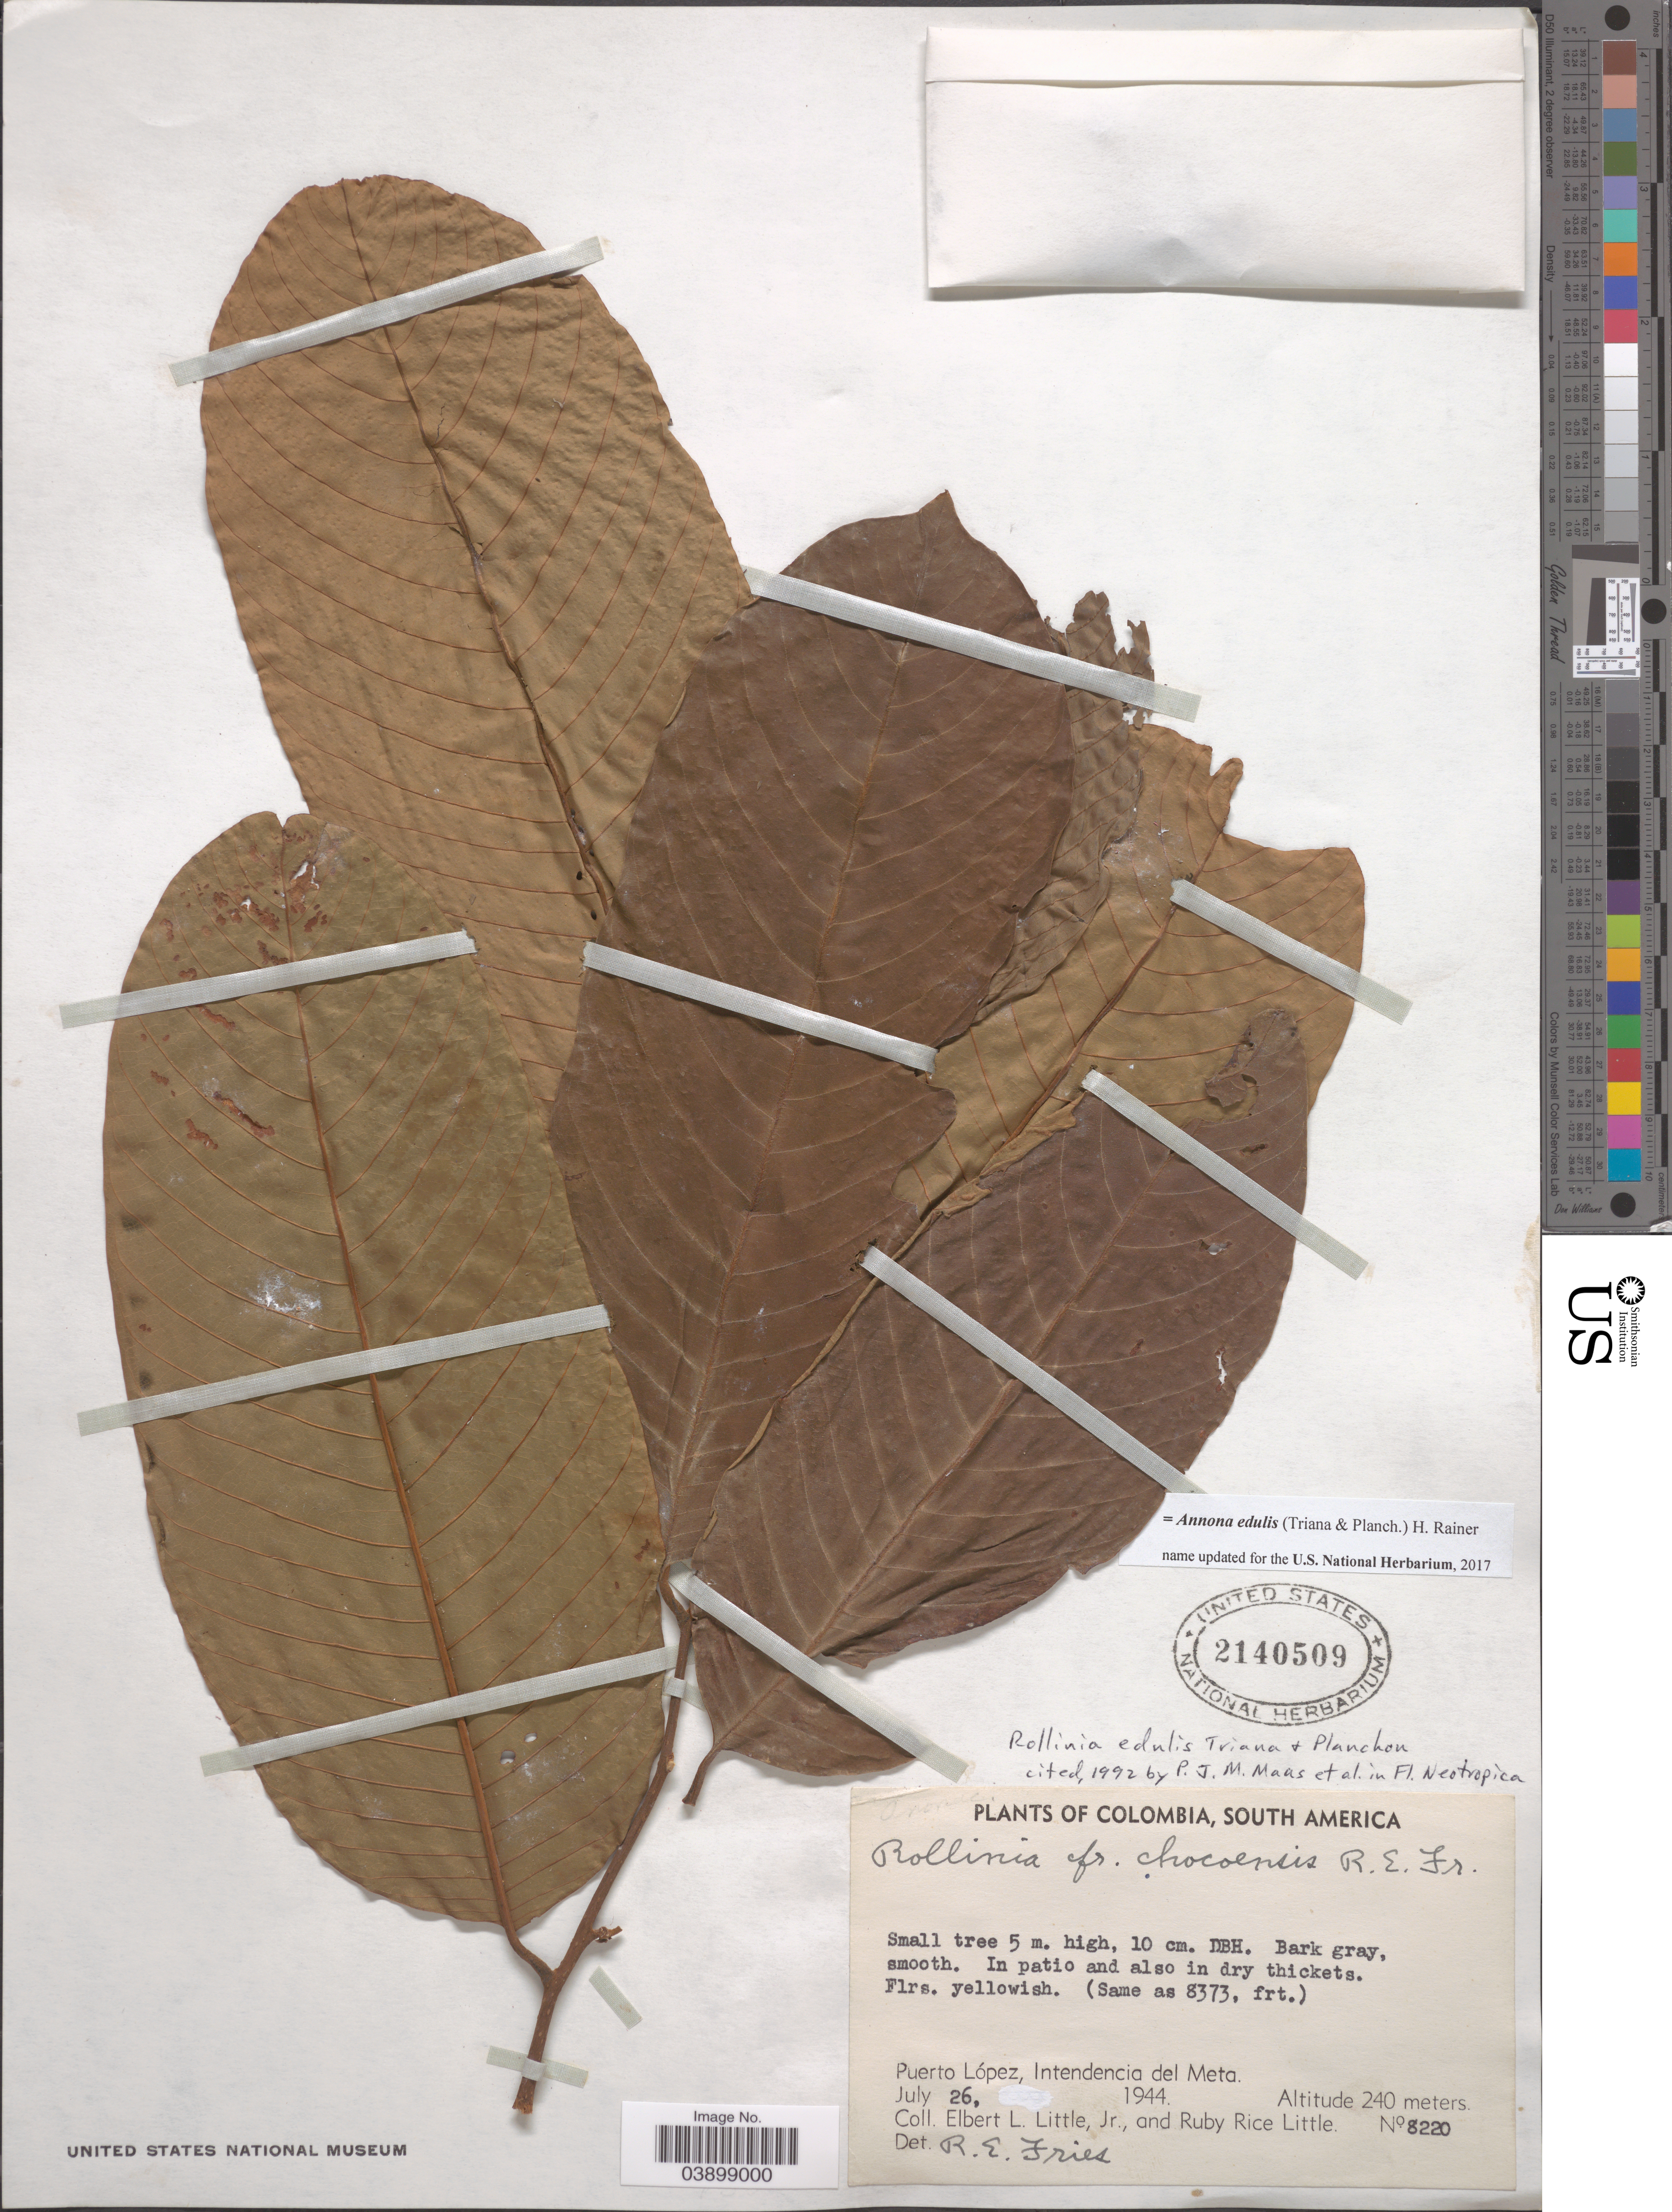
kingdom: Plantae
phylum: Tracheophyta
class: Magnoliopsida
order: Magnoliales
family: Annonaceae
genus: Annona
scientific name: Annona edulis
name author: (Triana & Planch.) H. Rainer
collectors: E. L. Little & R. R. Little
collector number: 8220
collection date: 1944-07-26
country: Colombia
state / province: Meta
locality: Puerto López, Intendencia del Meta.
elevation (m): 240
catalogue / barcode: US 2140509